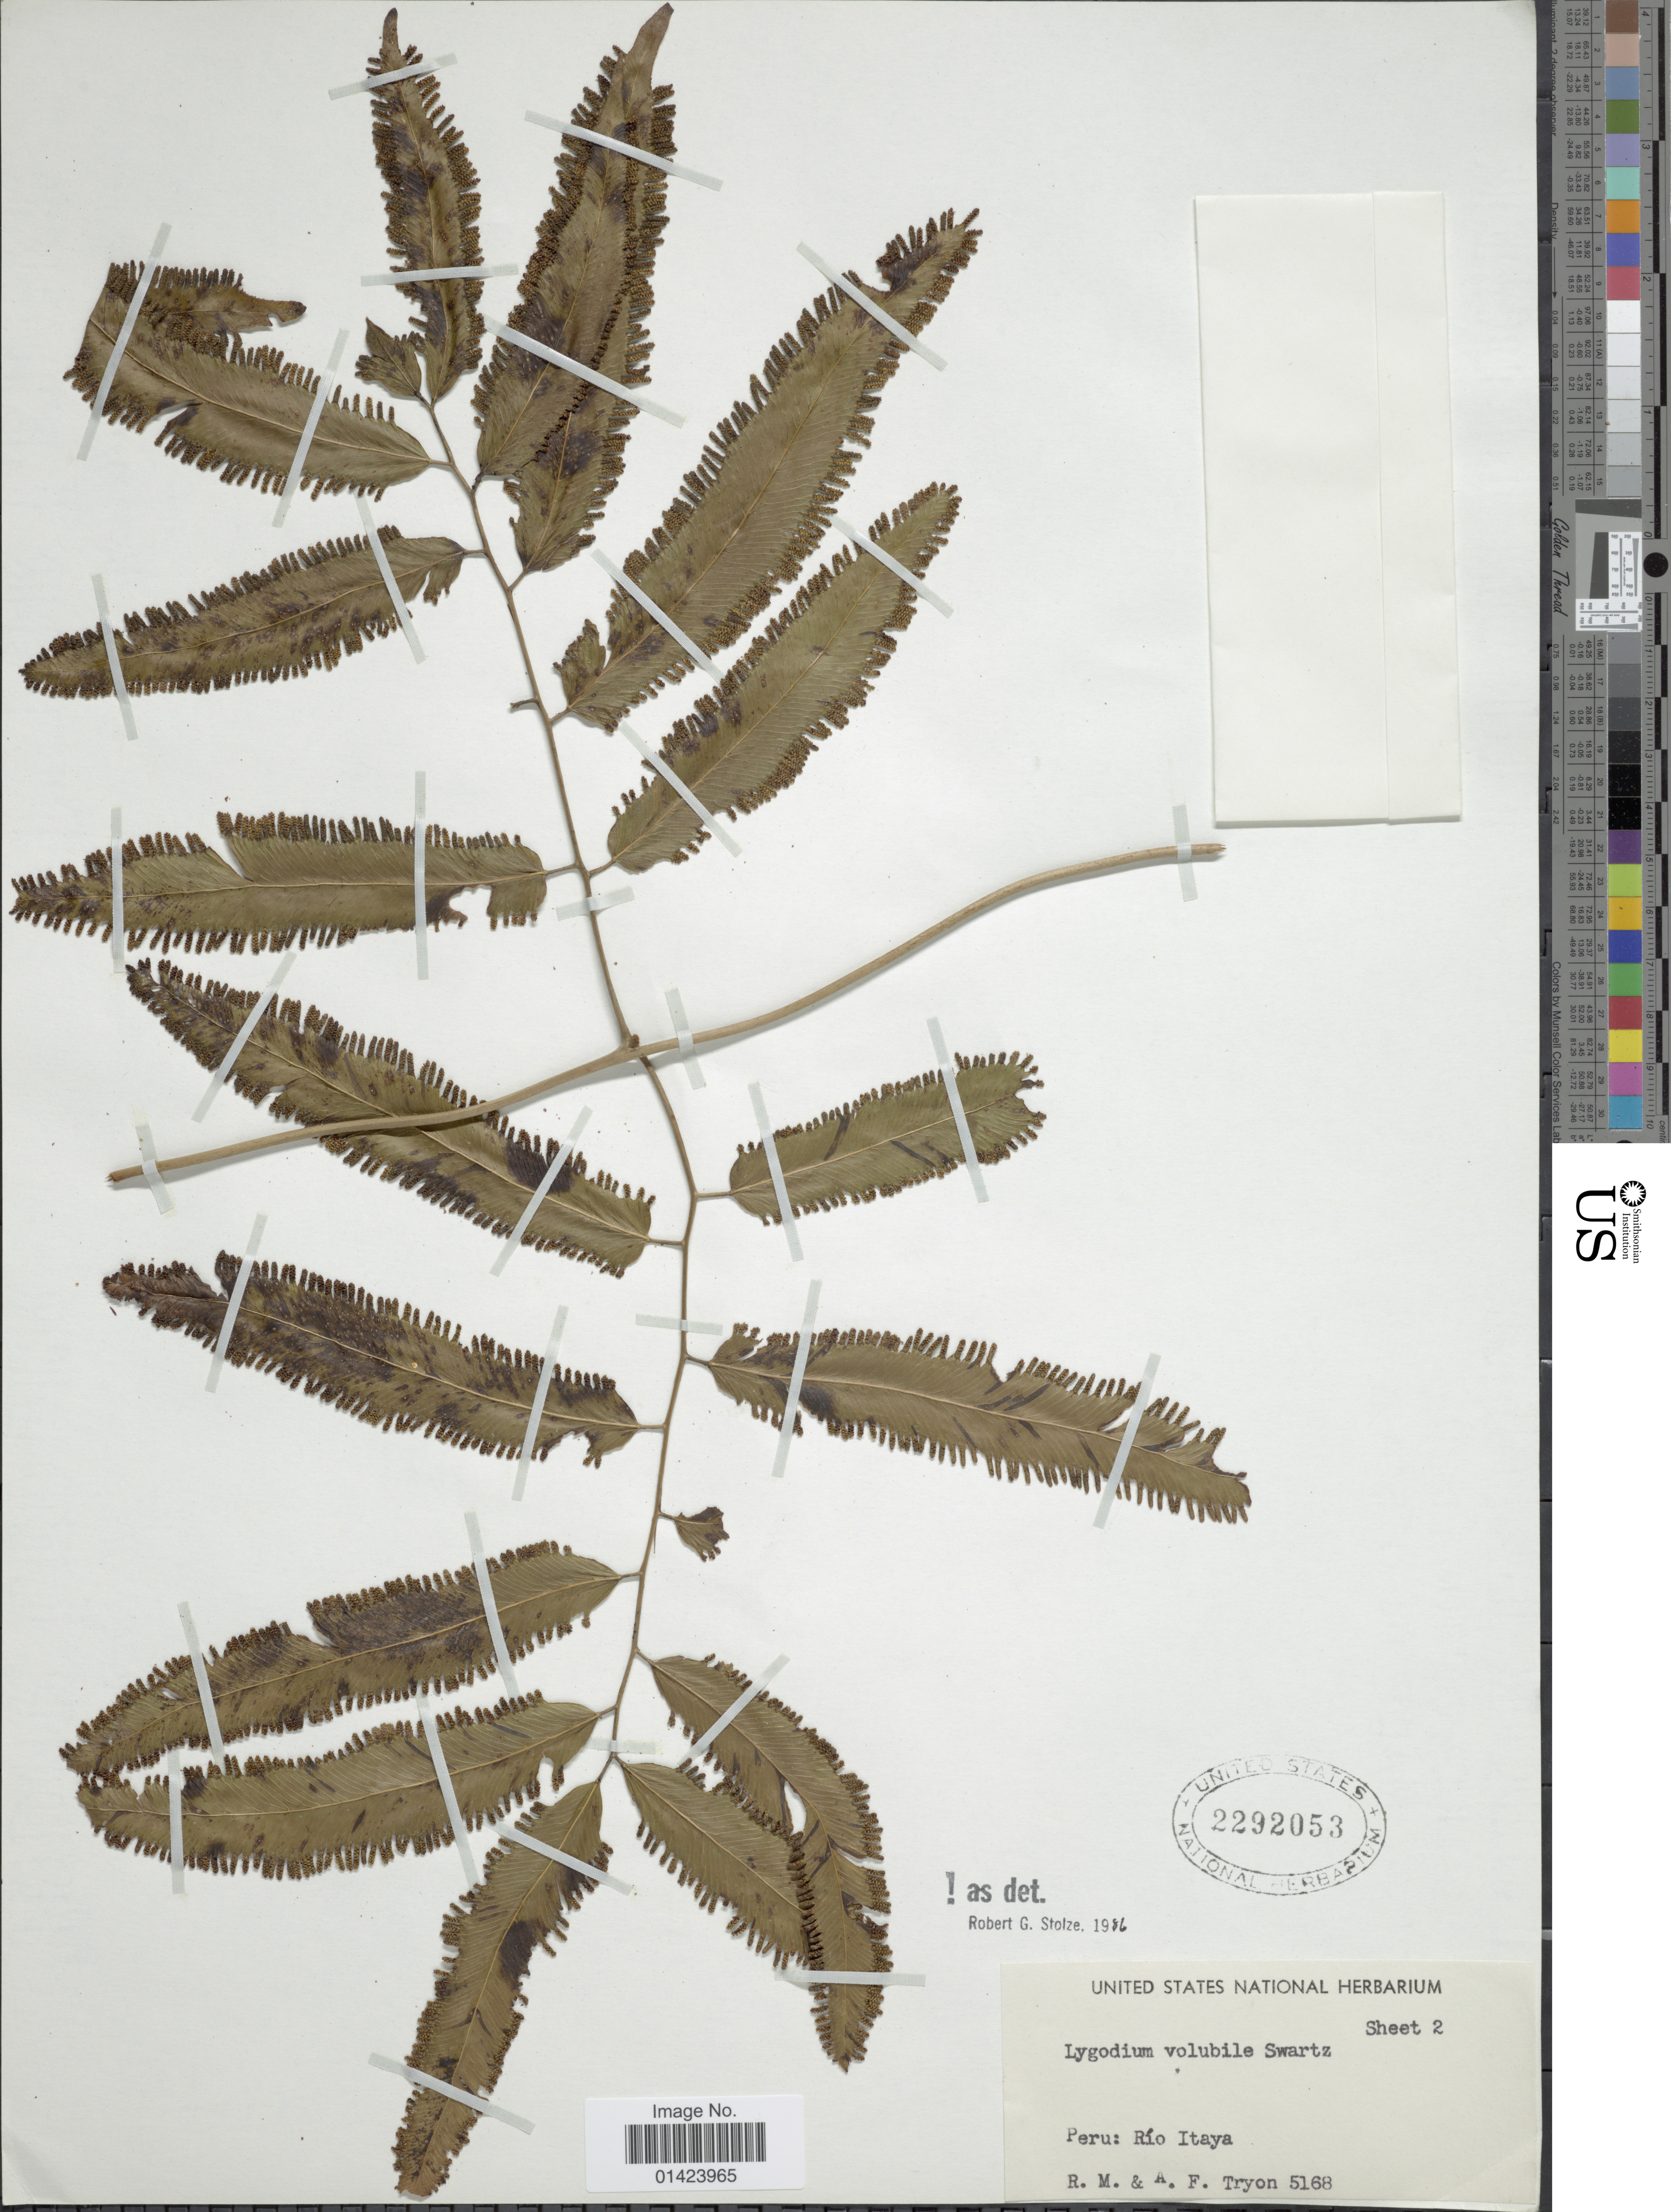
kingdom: Plantae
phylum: Tracheophyta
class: Polypodiopsida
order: Schizaeales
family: Lygodiaceae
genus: Lygodium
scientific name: Lygodium volubile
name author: Sw.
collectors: R. M. Tryon & A. F. Tryon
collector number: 5168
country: Peru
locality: Rio Itaya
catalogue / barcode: US 2292053